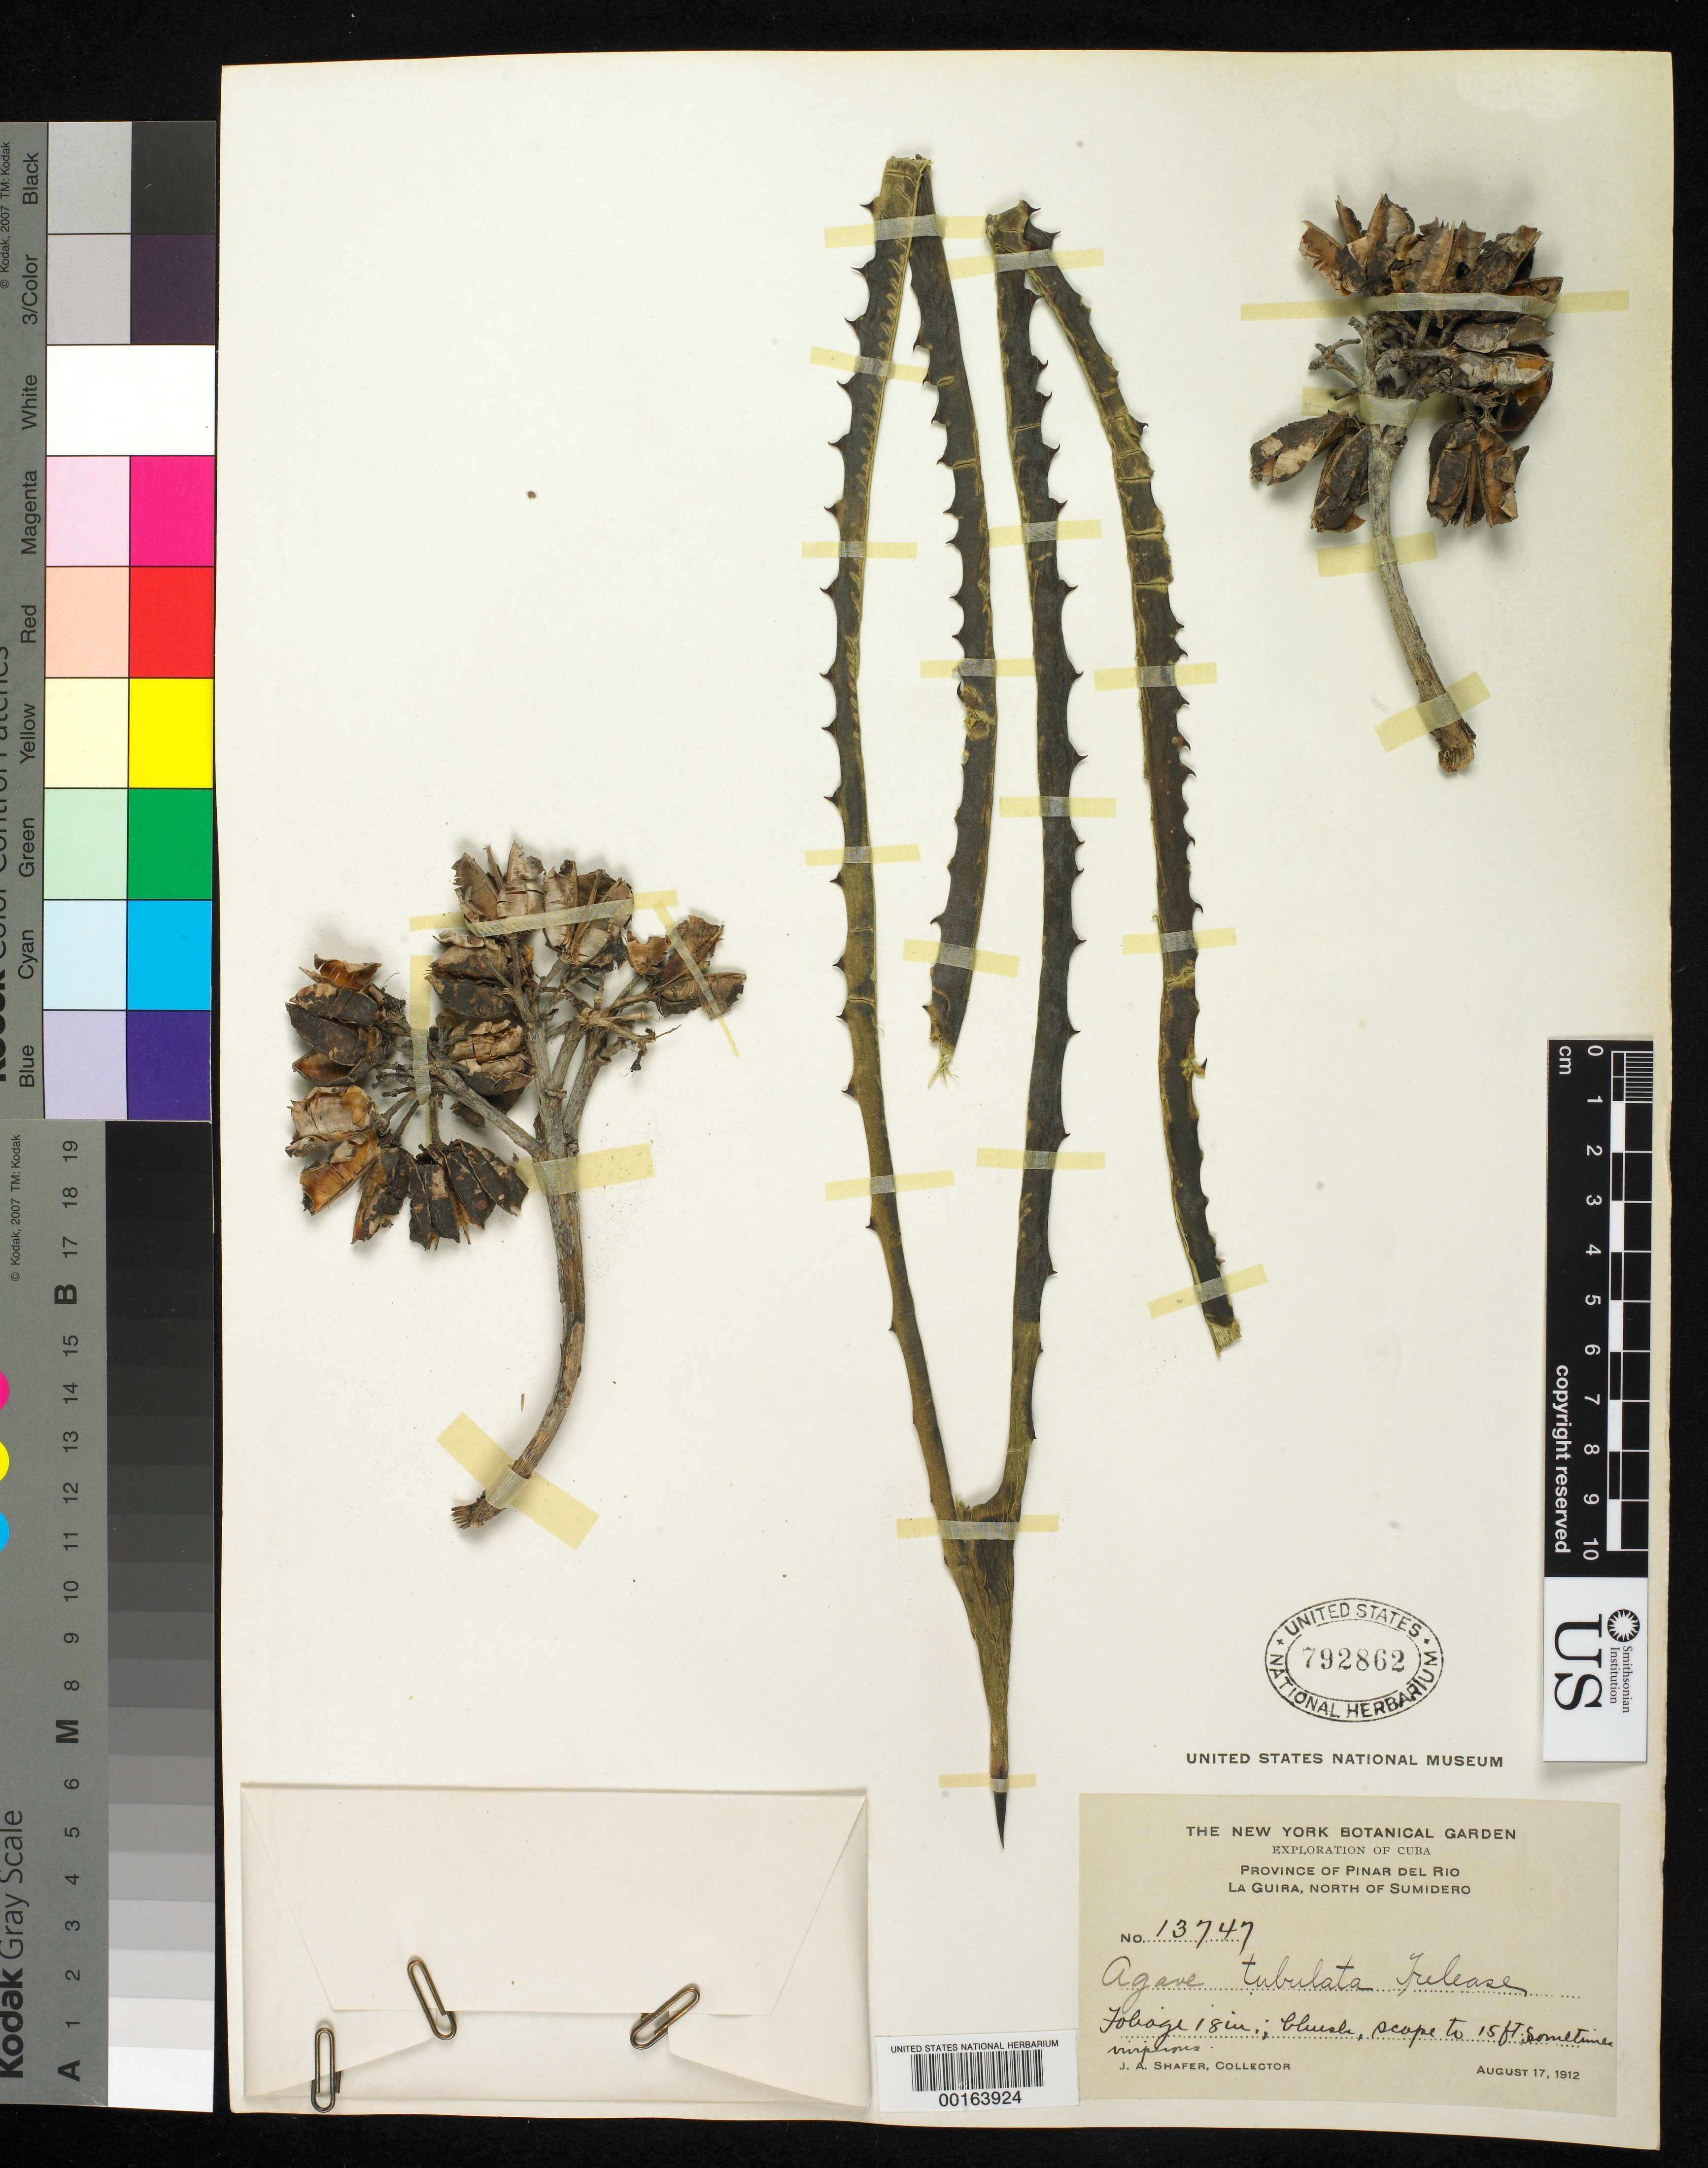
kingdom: Plantae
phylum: Tracheophyta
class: Liliopsida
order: Asparagales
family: Asparagaceae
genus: Agave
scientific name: Agave tubulata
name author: Trel.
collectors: J. A. Shafer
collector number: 13747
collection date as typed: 17 Aug 1912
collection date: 1912-08-17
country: Cuba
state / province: Pinar del Río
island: Greater Antilles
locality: La guira, n of sumidero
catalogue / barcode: US 792862